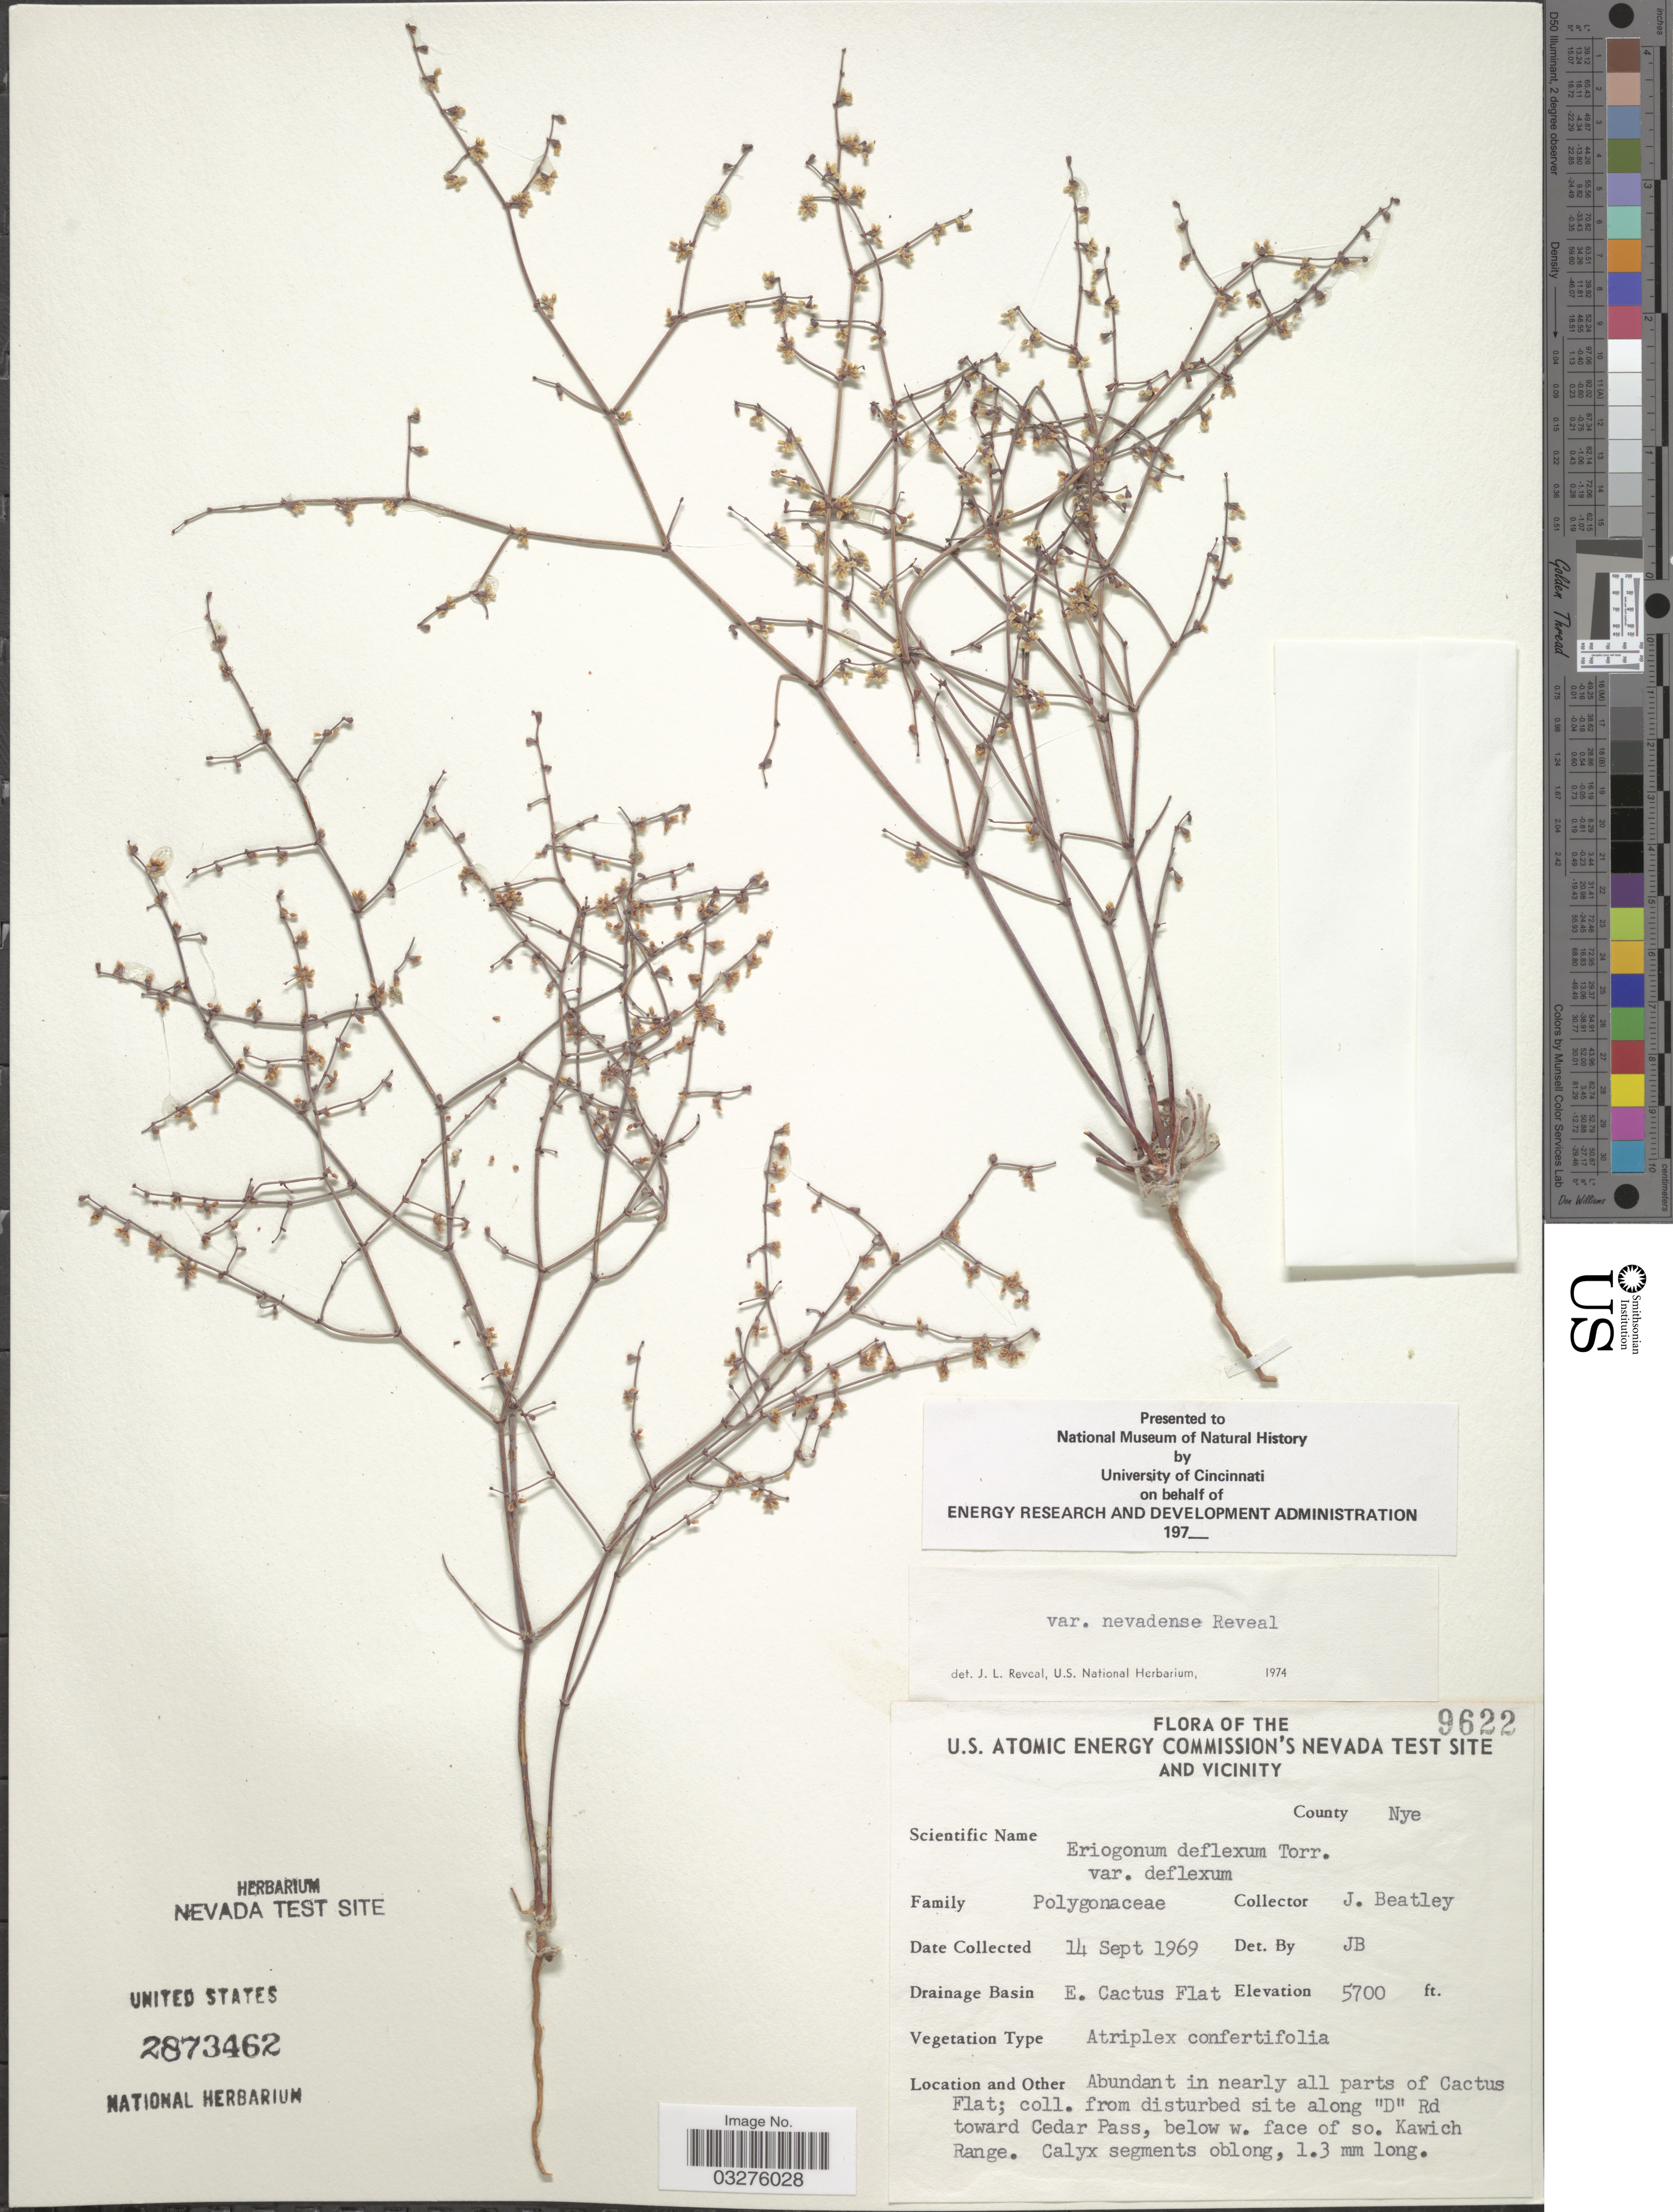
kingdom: Plantae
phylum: Tracheophyta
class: Magnoliopsida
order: Caryophyllales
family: Polygonaceae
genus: Eriogonum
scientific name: Eriogonum deflexum var. nevadense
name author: Reveal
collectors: J. C. Beatley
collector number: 9622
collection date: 1969-09-14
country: United States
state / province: Nevada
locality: The U.S. Atomic Energy Commission's Nevada Test Site and vicinity. County Nye. Drainage Basin E. Cactus Flat. In nearly all parts of Cactus Flat; disturbed site along "D" Rd toward Cedar Pass, below w. face of so. Kawich Range.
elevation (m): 1737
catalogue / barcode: US 2873462